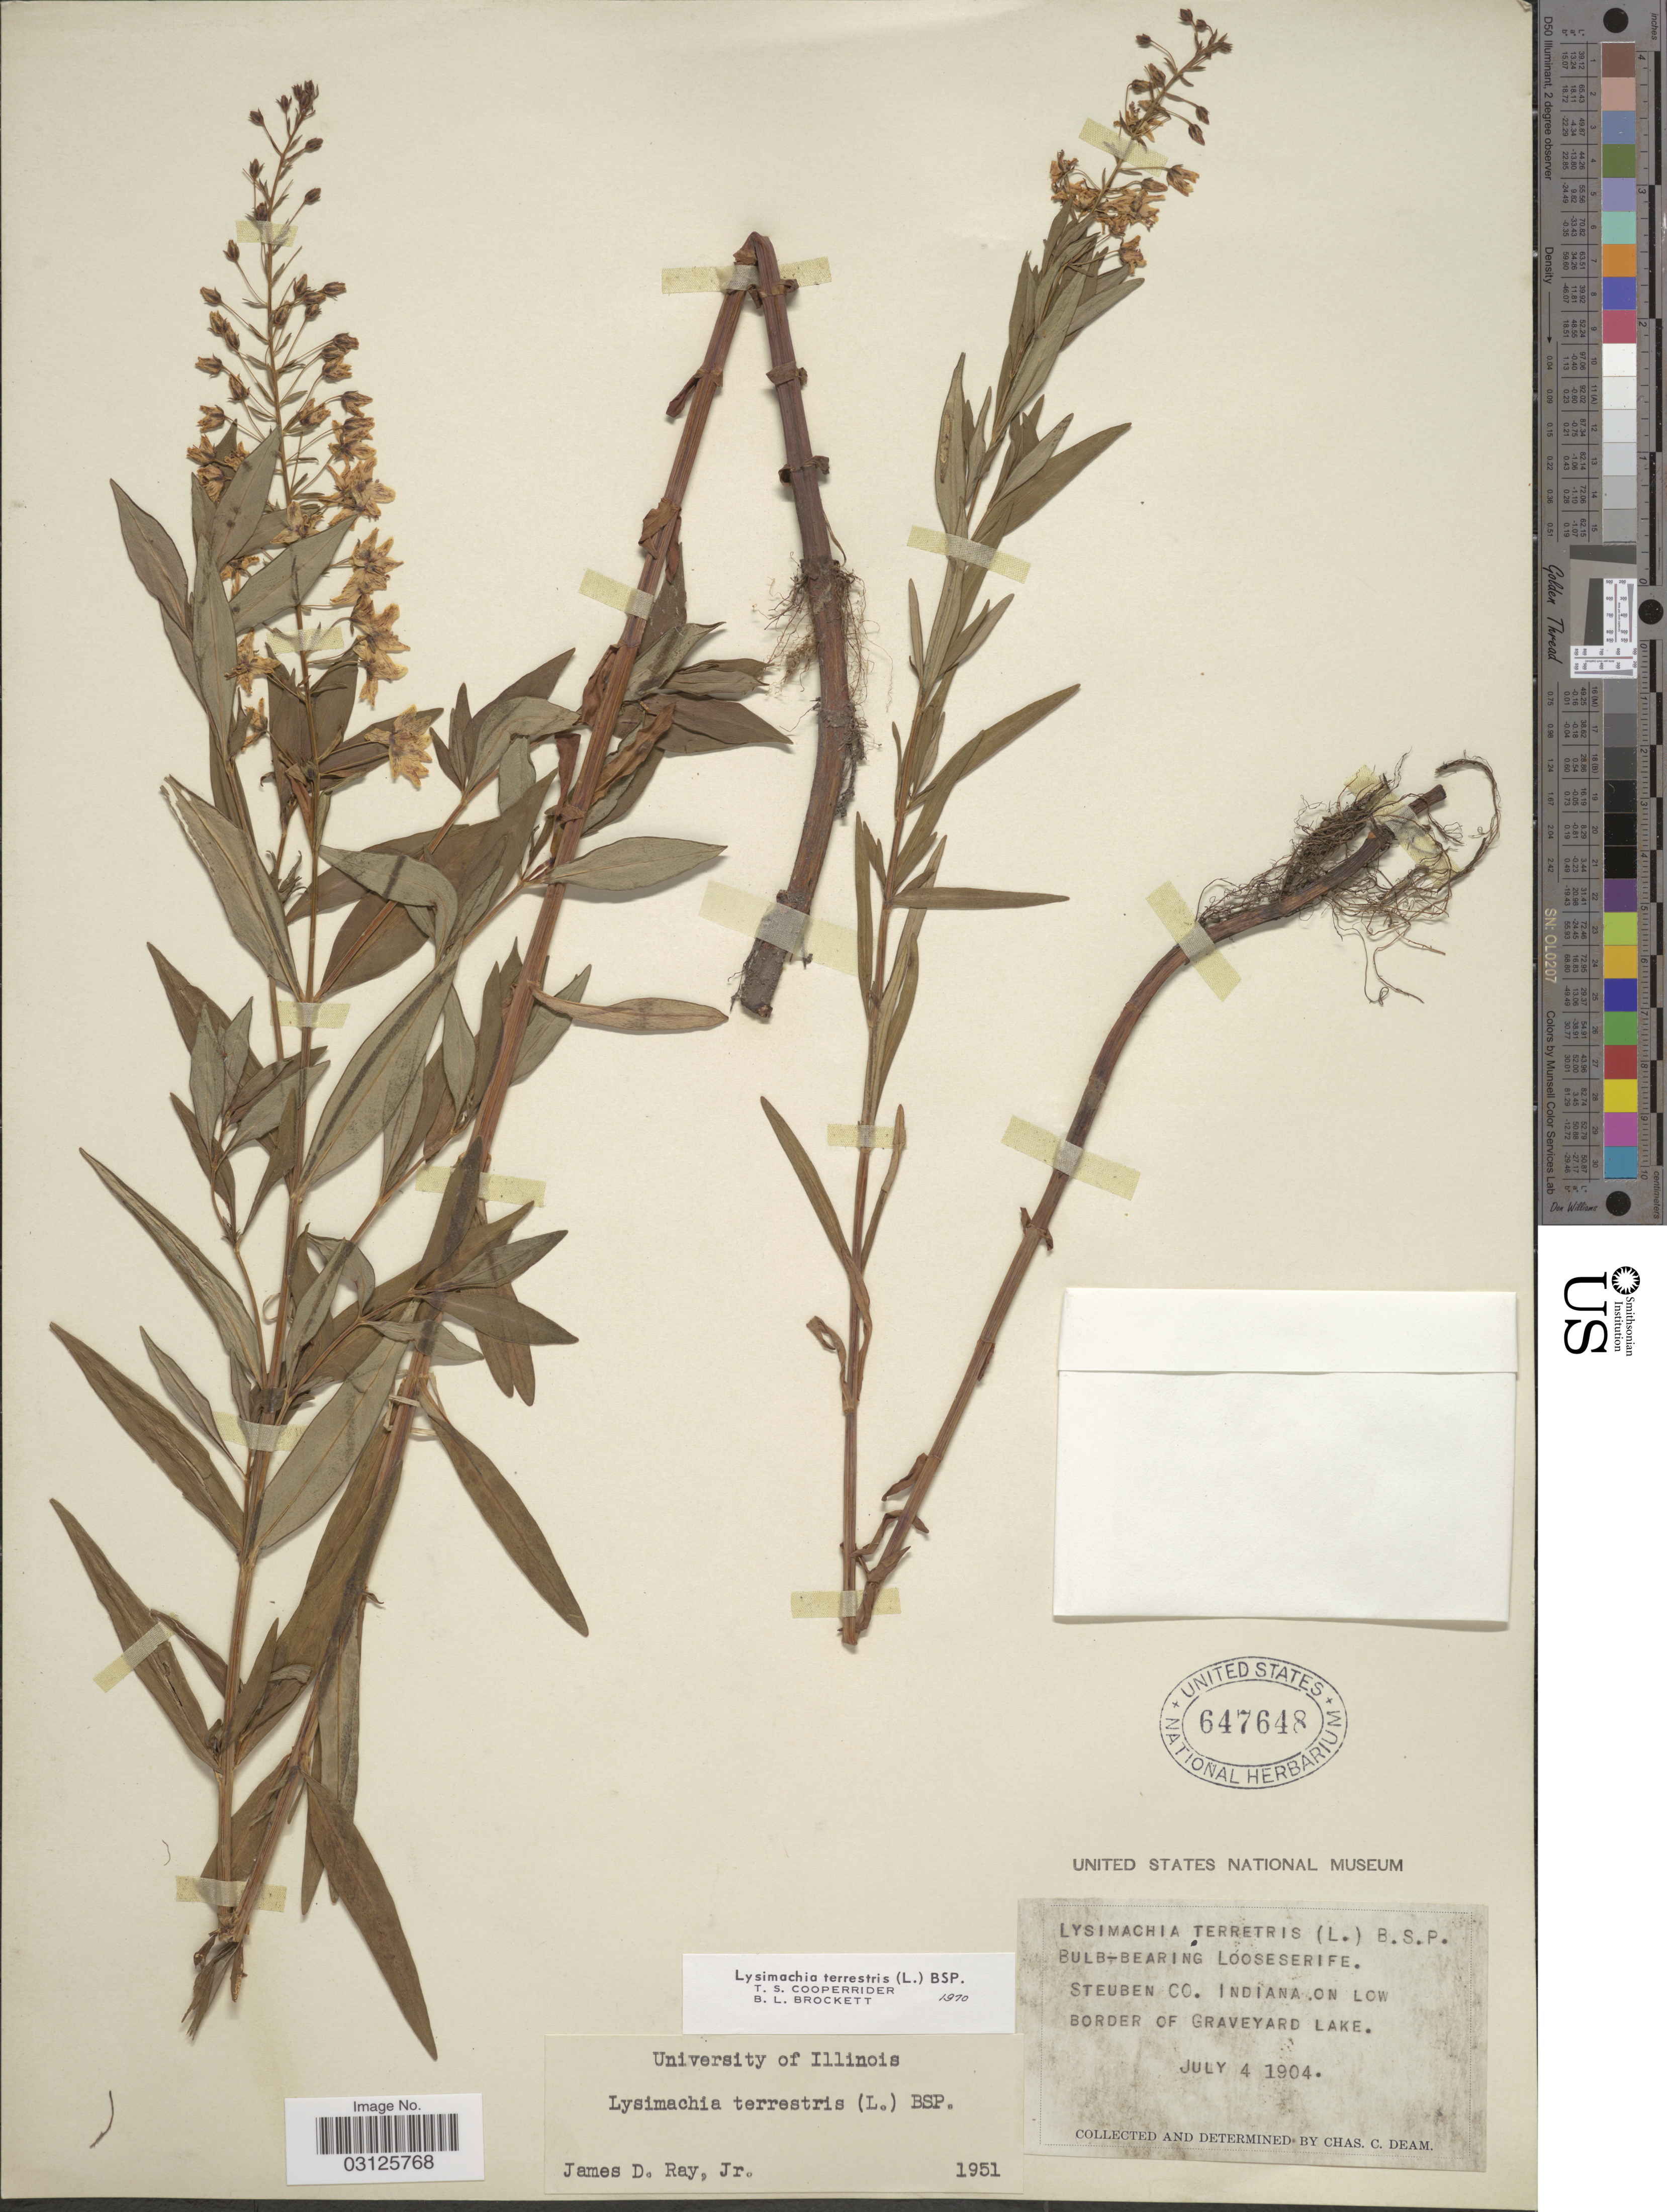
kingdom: Plantae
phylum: Tracheophyta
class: Magnoliopsida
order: Ericales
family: Primulaceae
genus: Lysimachia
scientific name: Lysimachia terrestris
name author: (L.) Britton, Stearns & Poggenb.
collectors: C. C. Deam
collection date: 1904-07-04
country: United States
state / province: Indiana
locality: Steuben Co. Indiana on low border of Graveyard Lake.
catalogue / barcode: US 647648